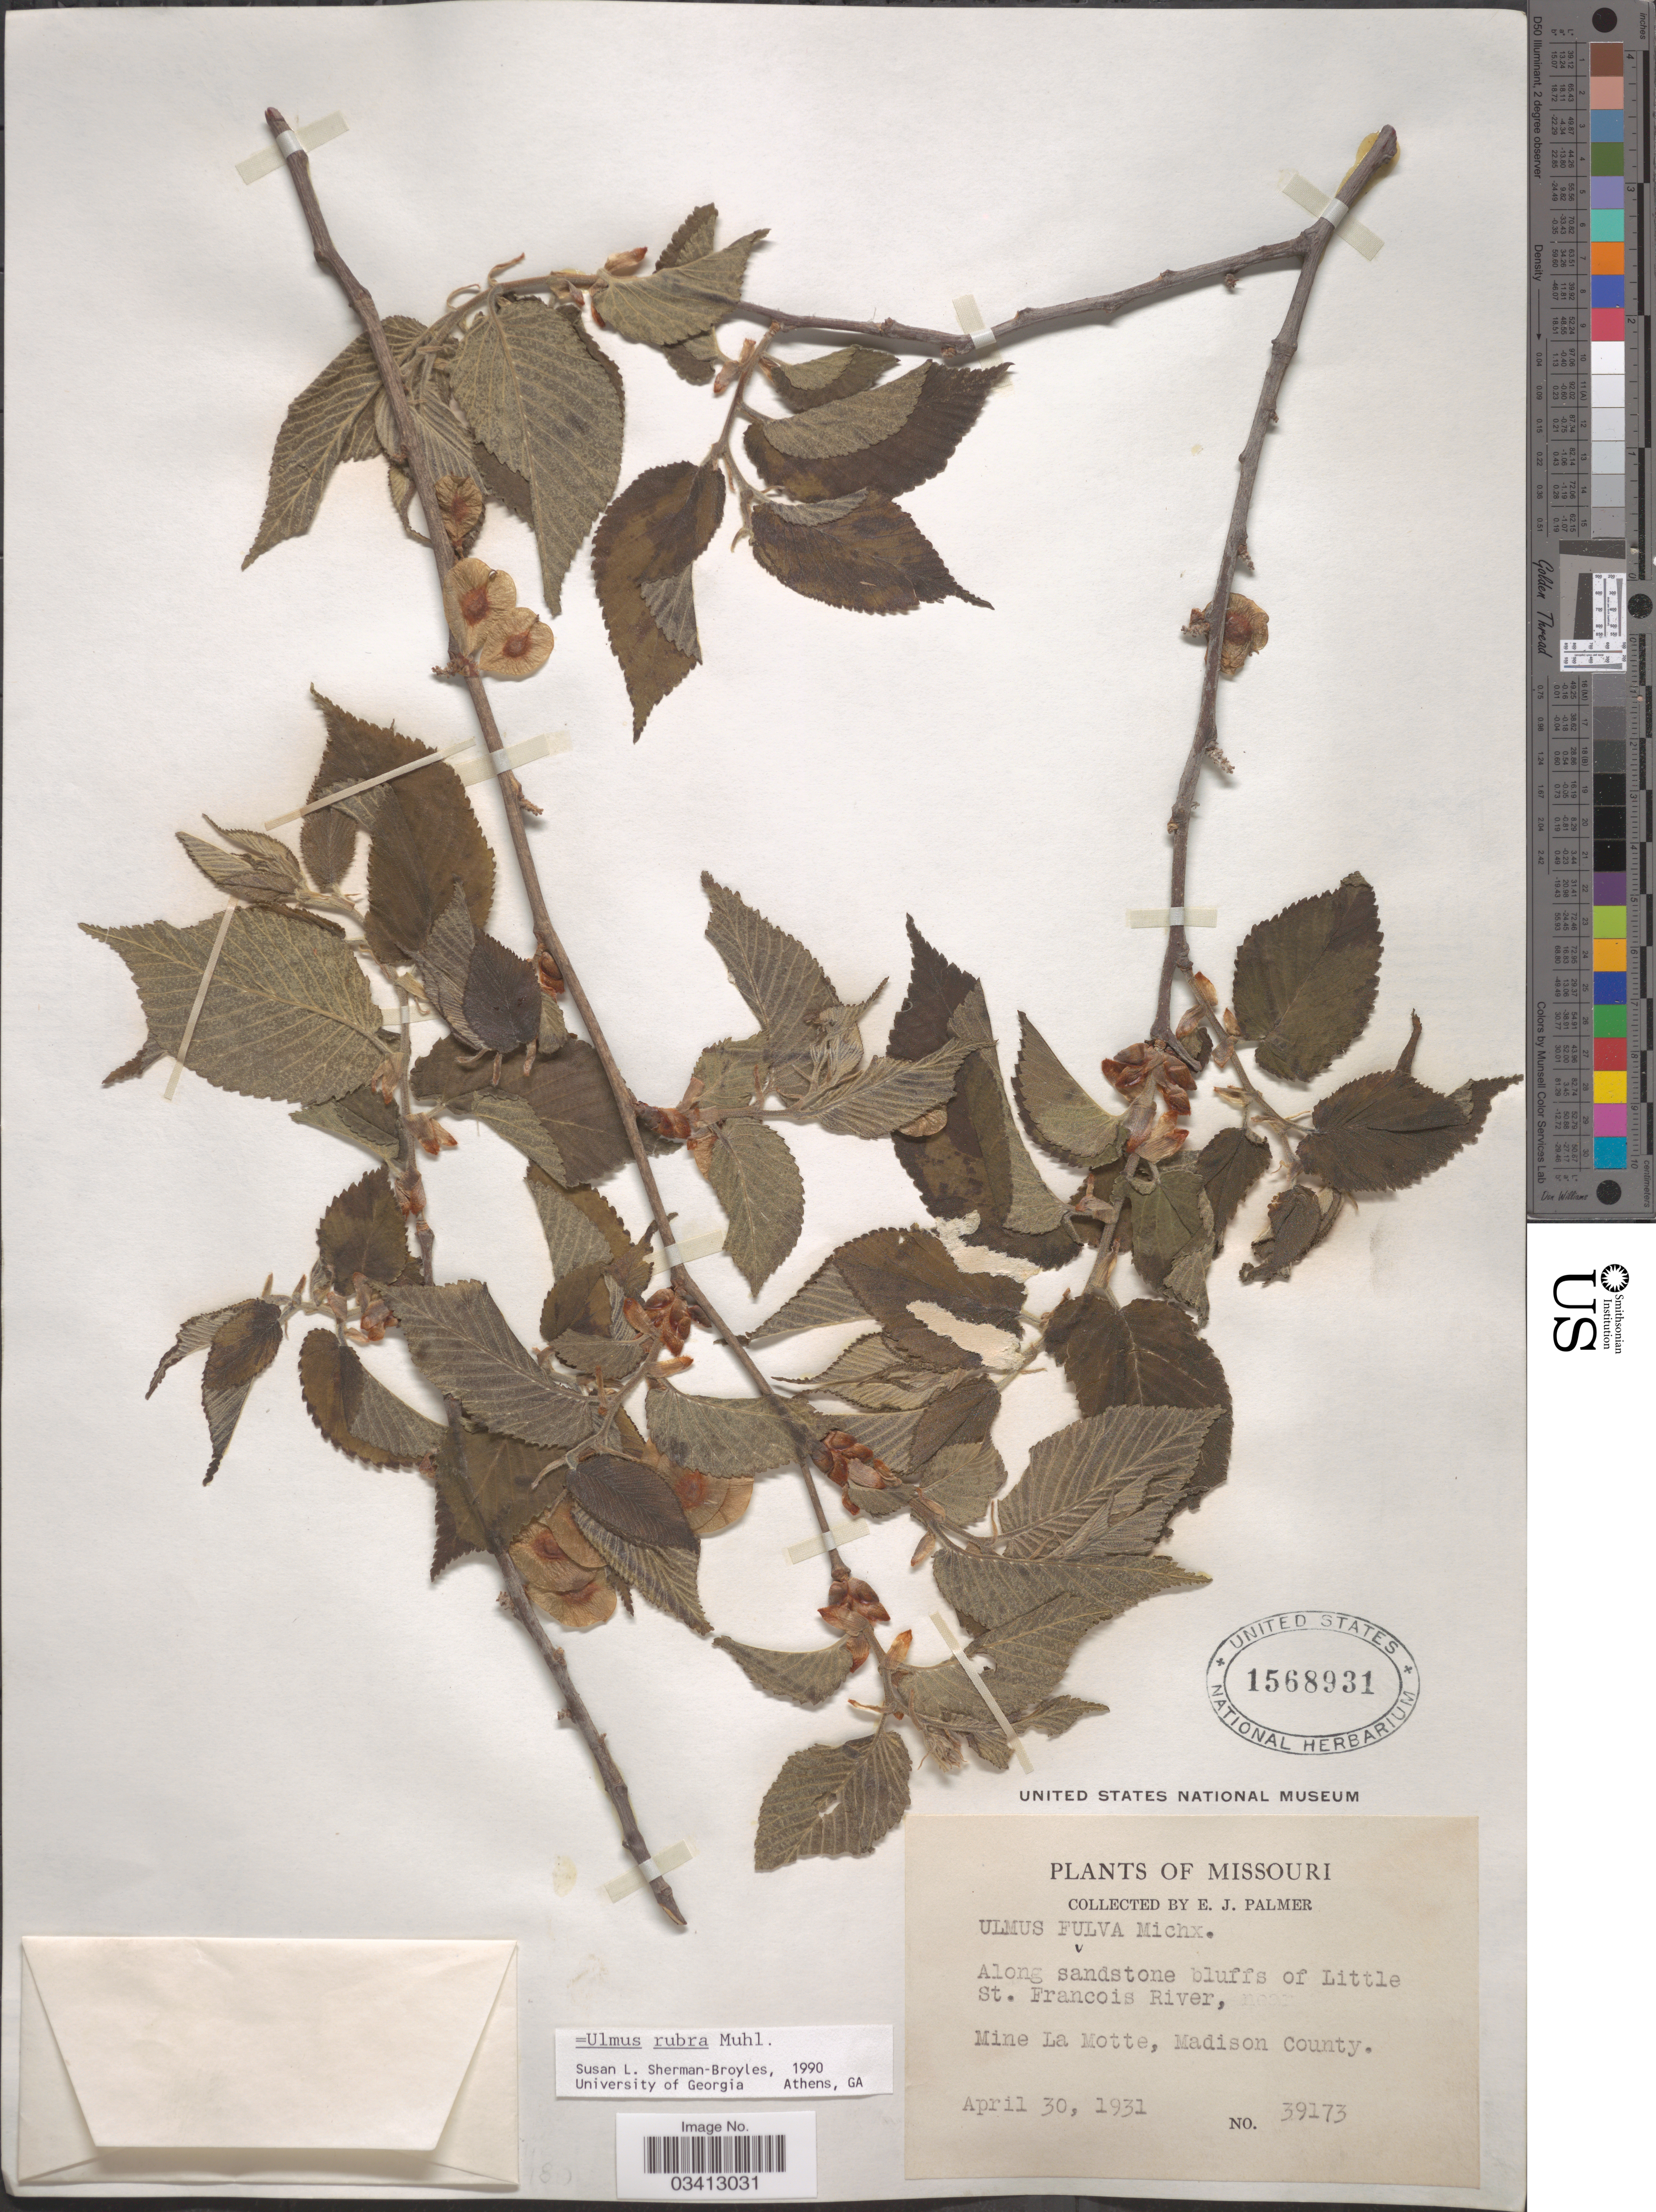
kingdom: Plantae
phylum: Tracheophyta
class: Magnoliopsida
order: Rosales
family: Ulmaceae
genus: Ulmus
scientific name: Ulmus rubra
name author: Muhl.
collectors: E. J. Palmer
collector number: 39173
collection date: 1931-04-30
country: United States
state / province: Missouri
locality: Along sandstone bluffs of Little St. Francois River. Mine La Motte, Madison County.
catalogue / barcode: US 1568931